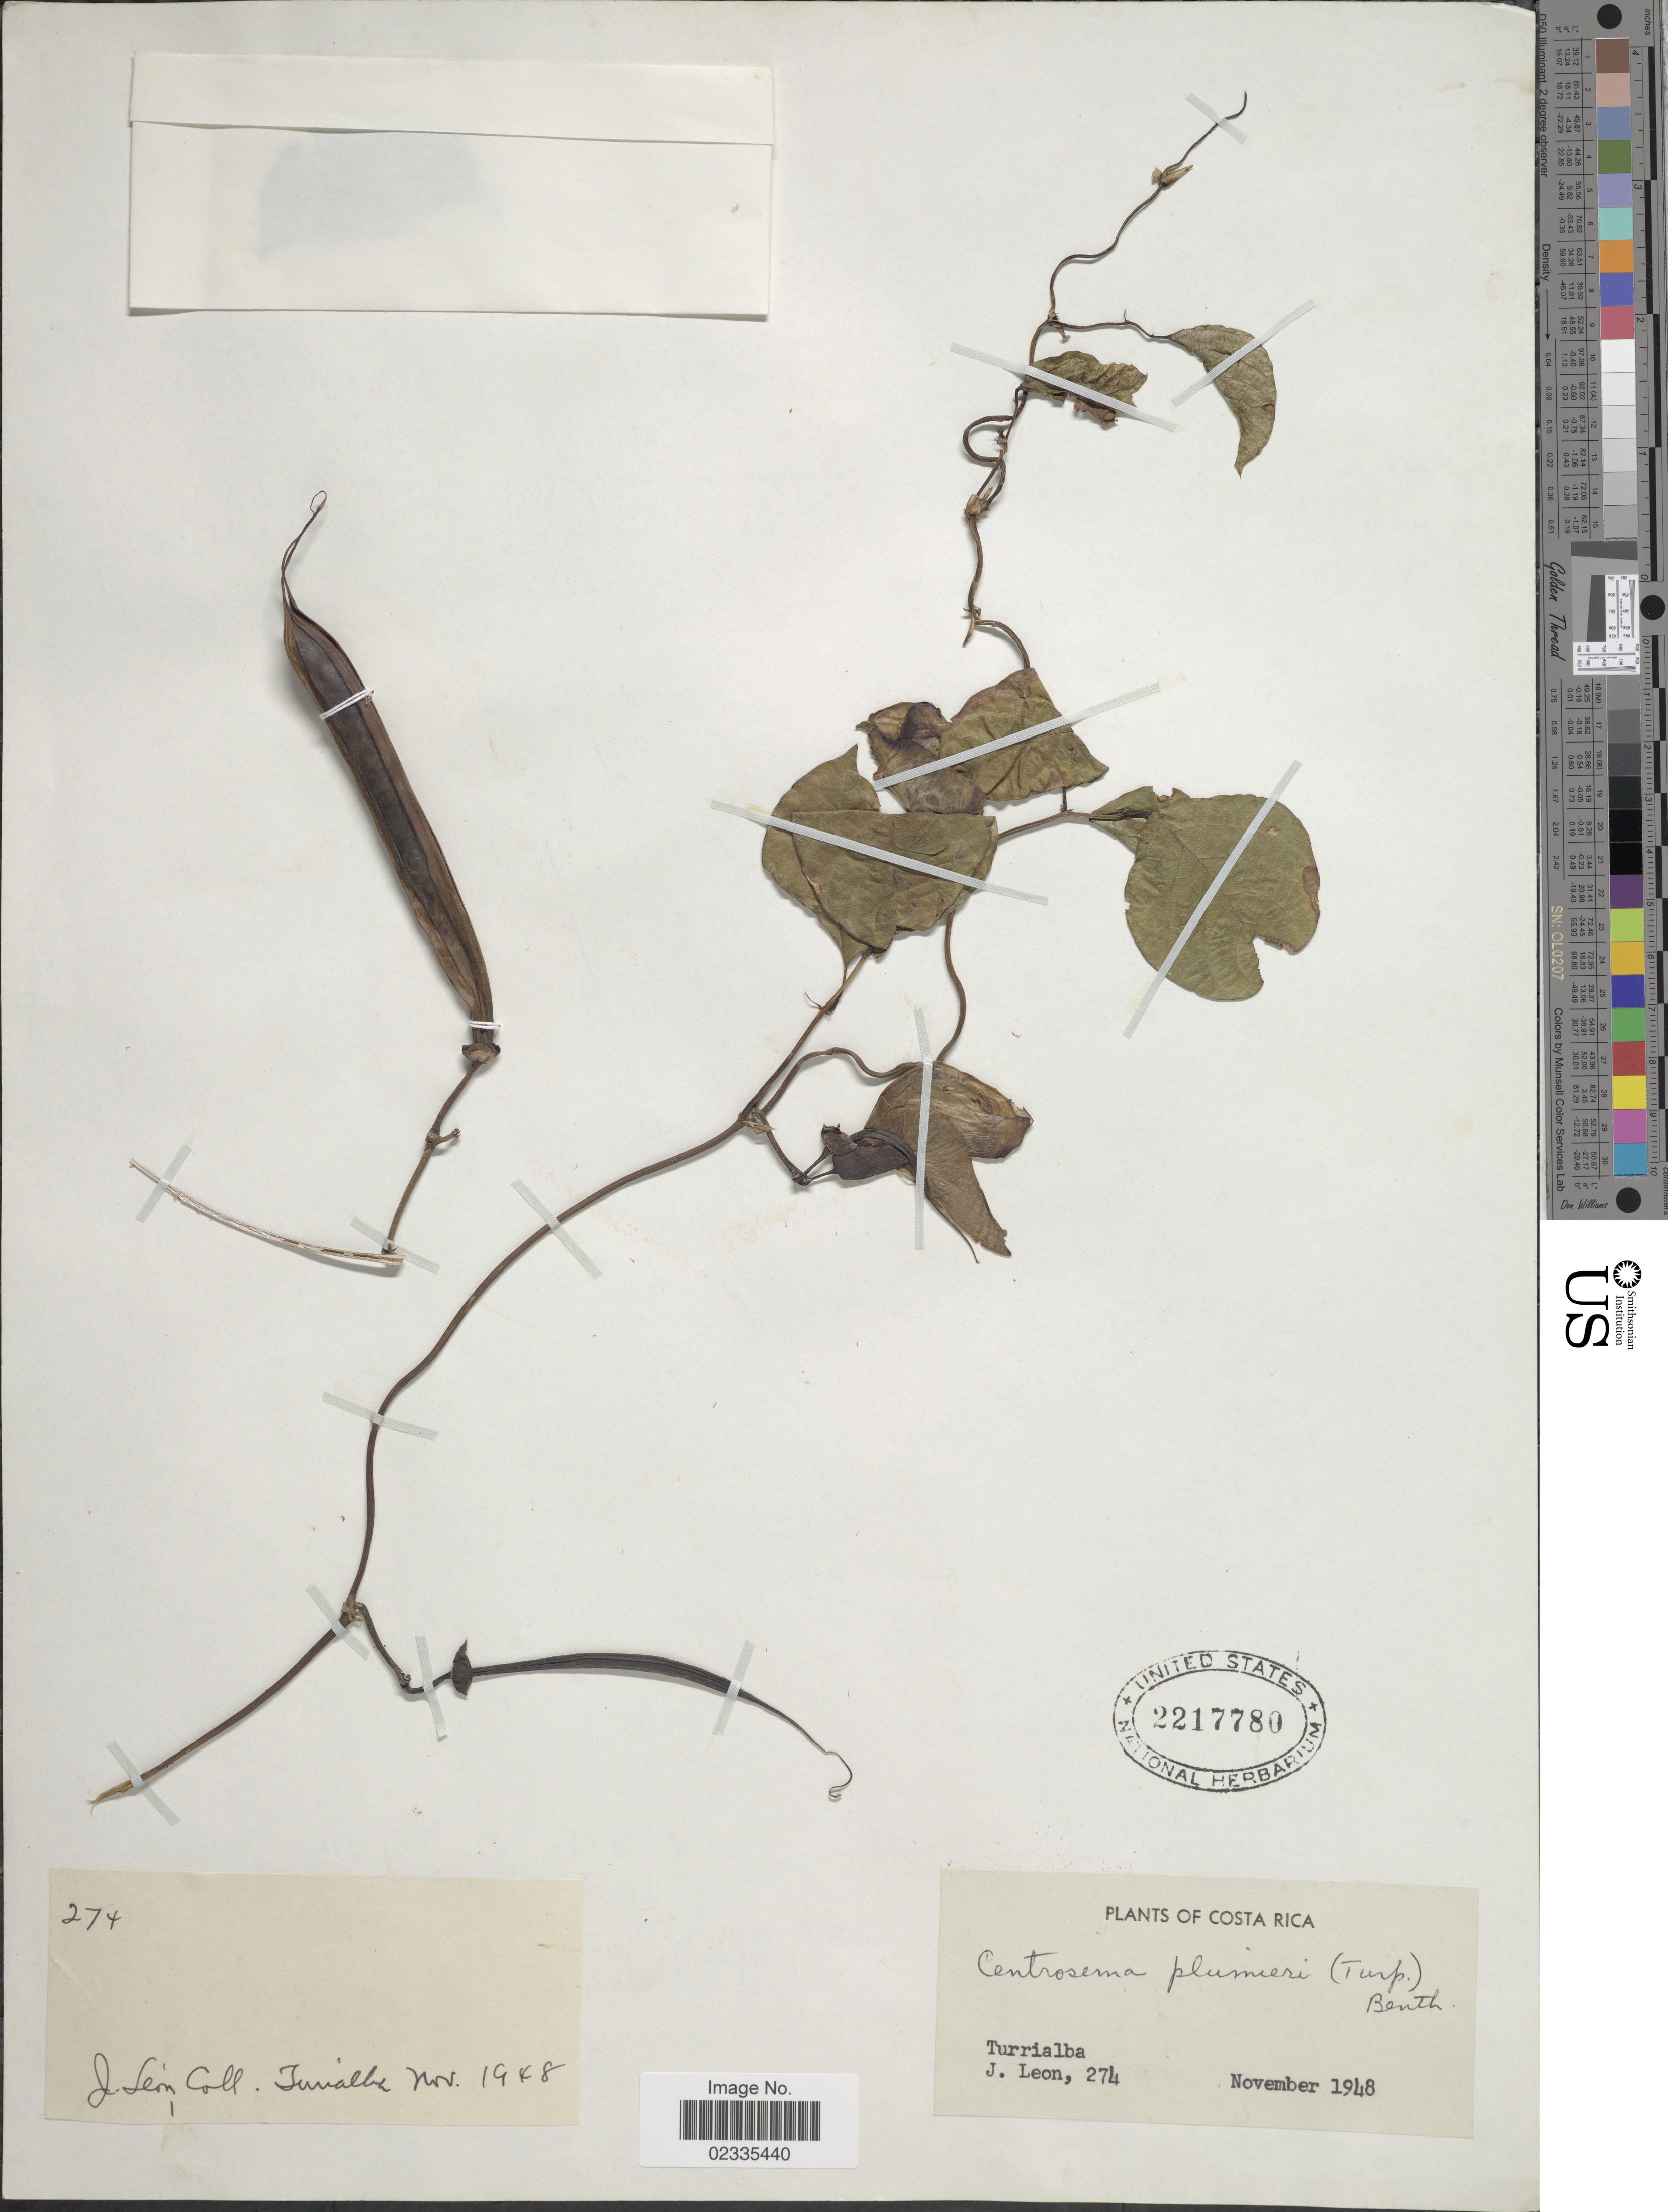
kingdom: Plantae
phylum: Tracheophyta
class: Magnoliopsida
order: Fabales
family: Fabaceae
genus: Centrosema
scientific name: Centrosema plumieri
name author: (Turpin ex Pers.) Benth.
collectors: J. León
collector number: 274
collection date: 1948-11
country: Costa Rica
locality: Turrialba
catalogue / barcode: US 2217780